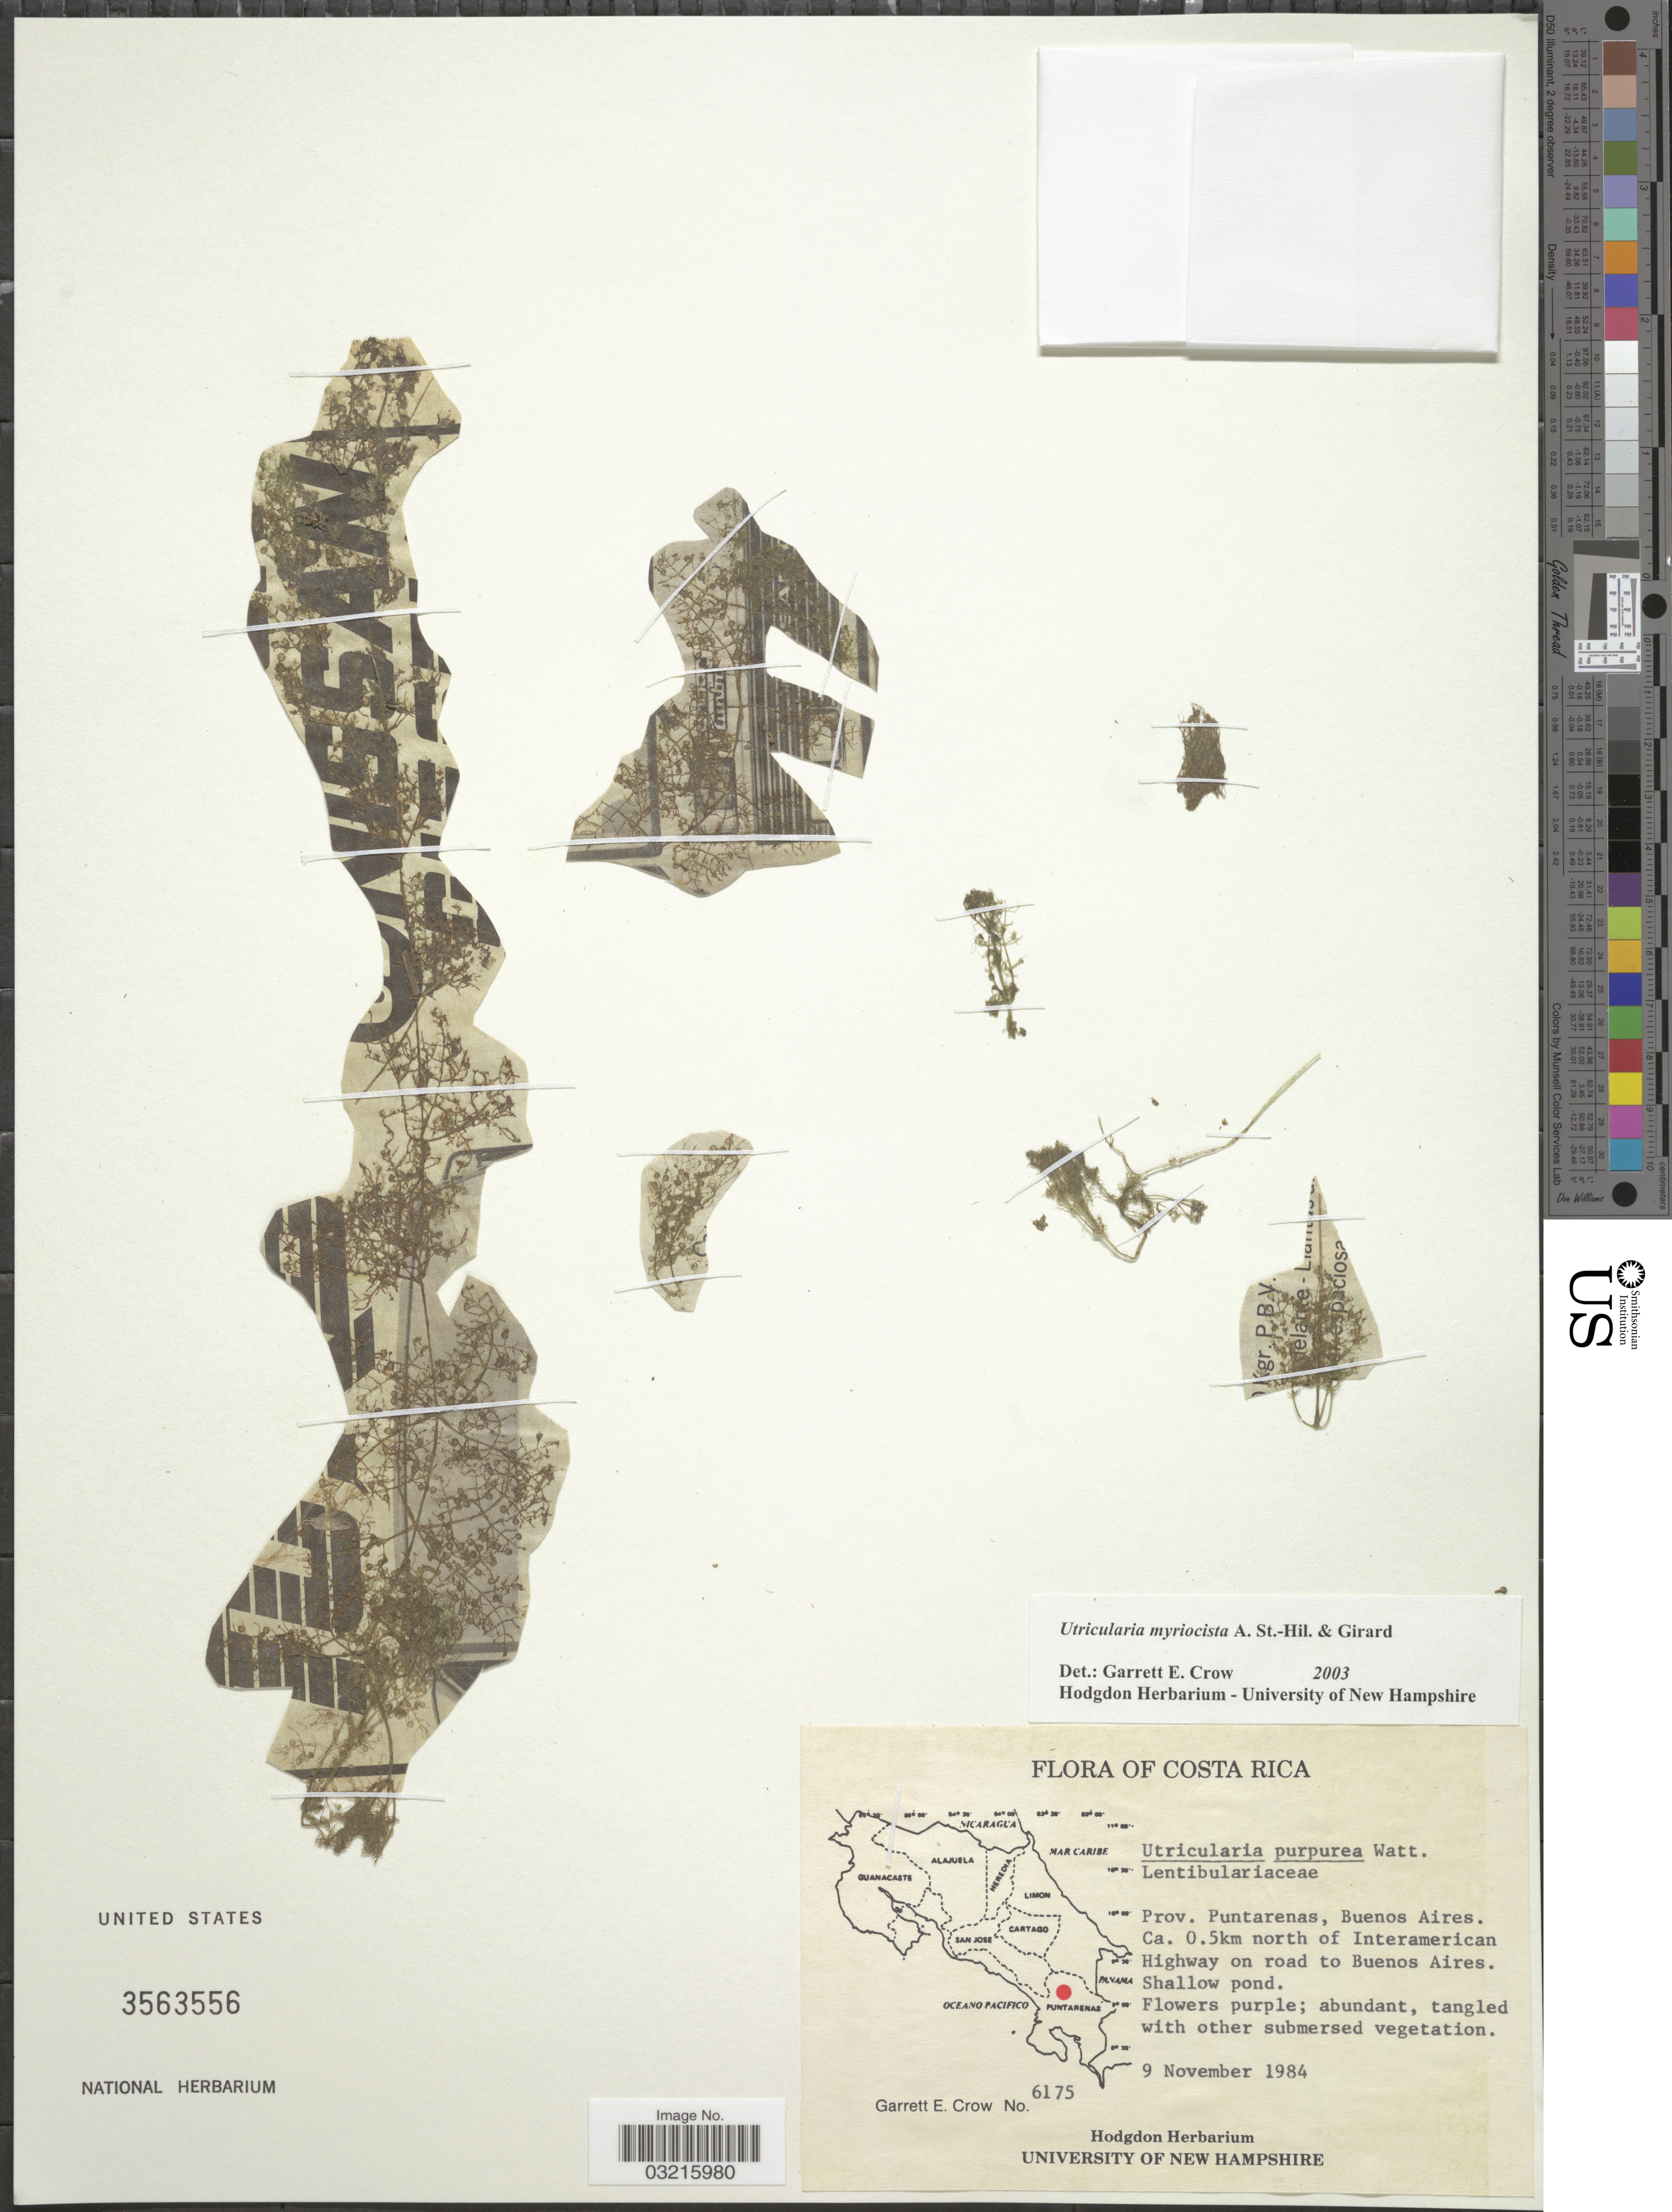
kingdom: Plantae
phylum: Tracheophyta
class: Magnoliopsida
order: Lamiales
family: Lentibulariaceae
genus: Utricularia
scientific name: Utricularia myriocista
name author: A. St.-Hil. & Girard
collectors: G. E. Crow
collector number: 6175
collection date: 1984-11-09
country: Costa Rica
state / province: Puntarenas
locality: Buenos Aires. Ca. 0.5km north of Interamerican Highway on road to Buenos Aires.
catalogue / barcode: US 3563556